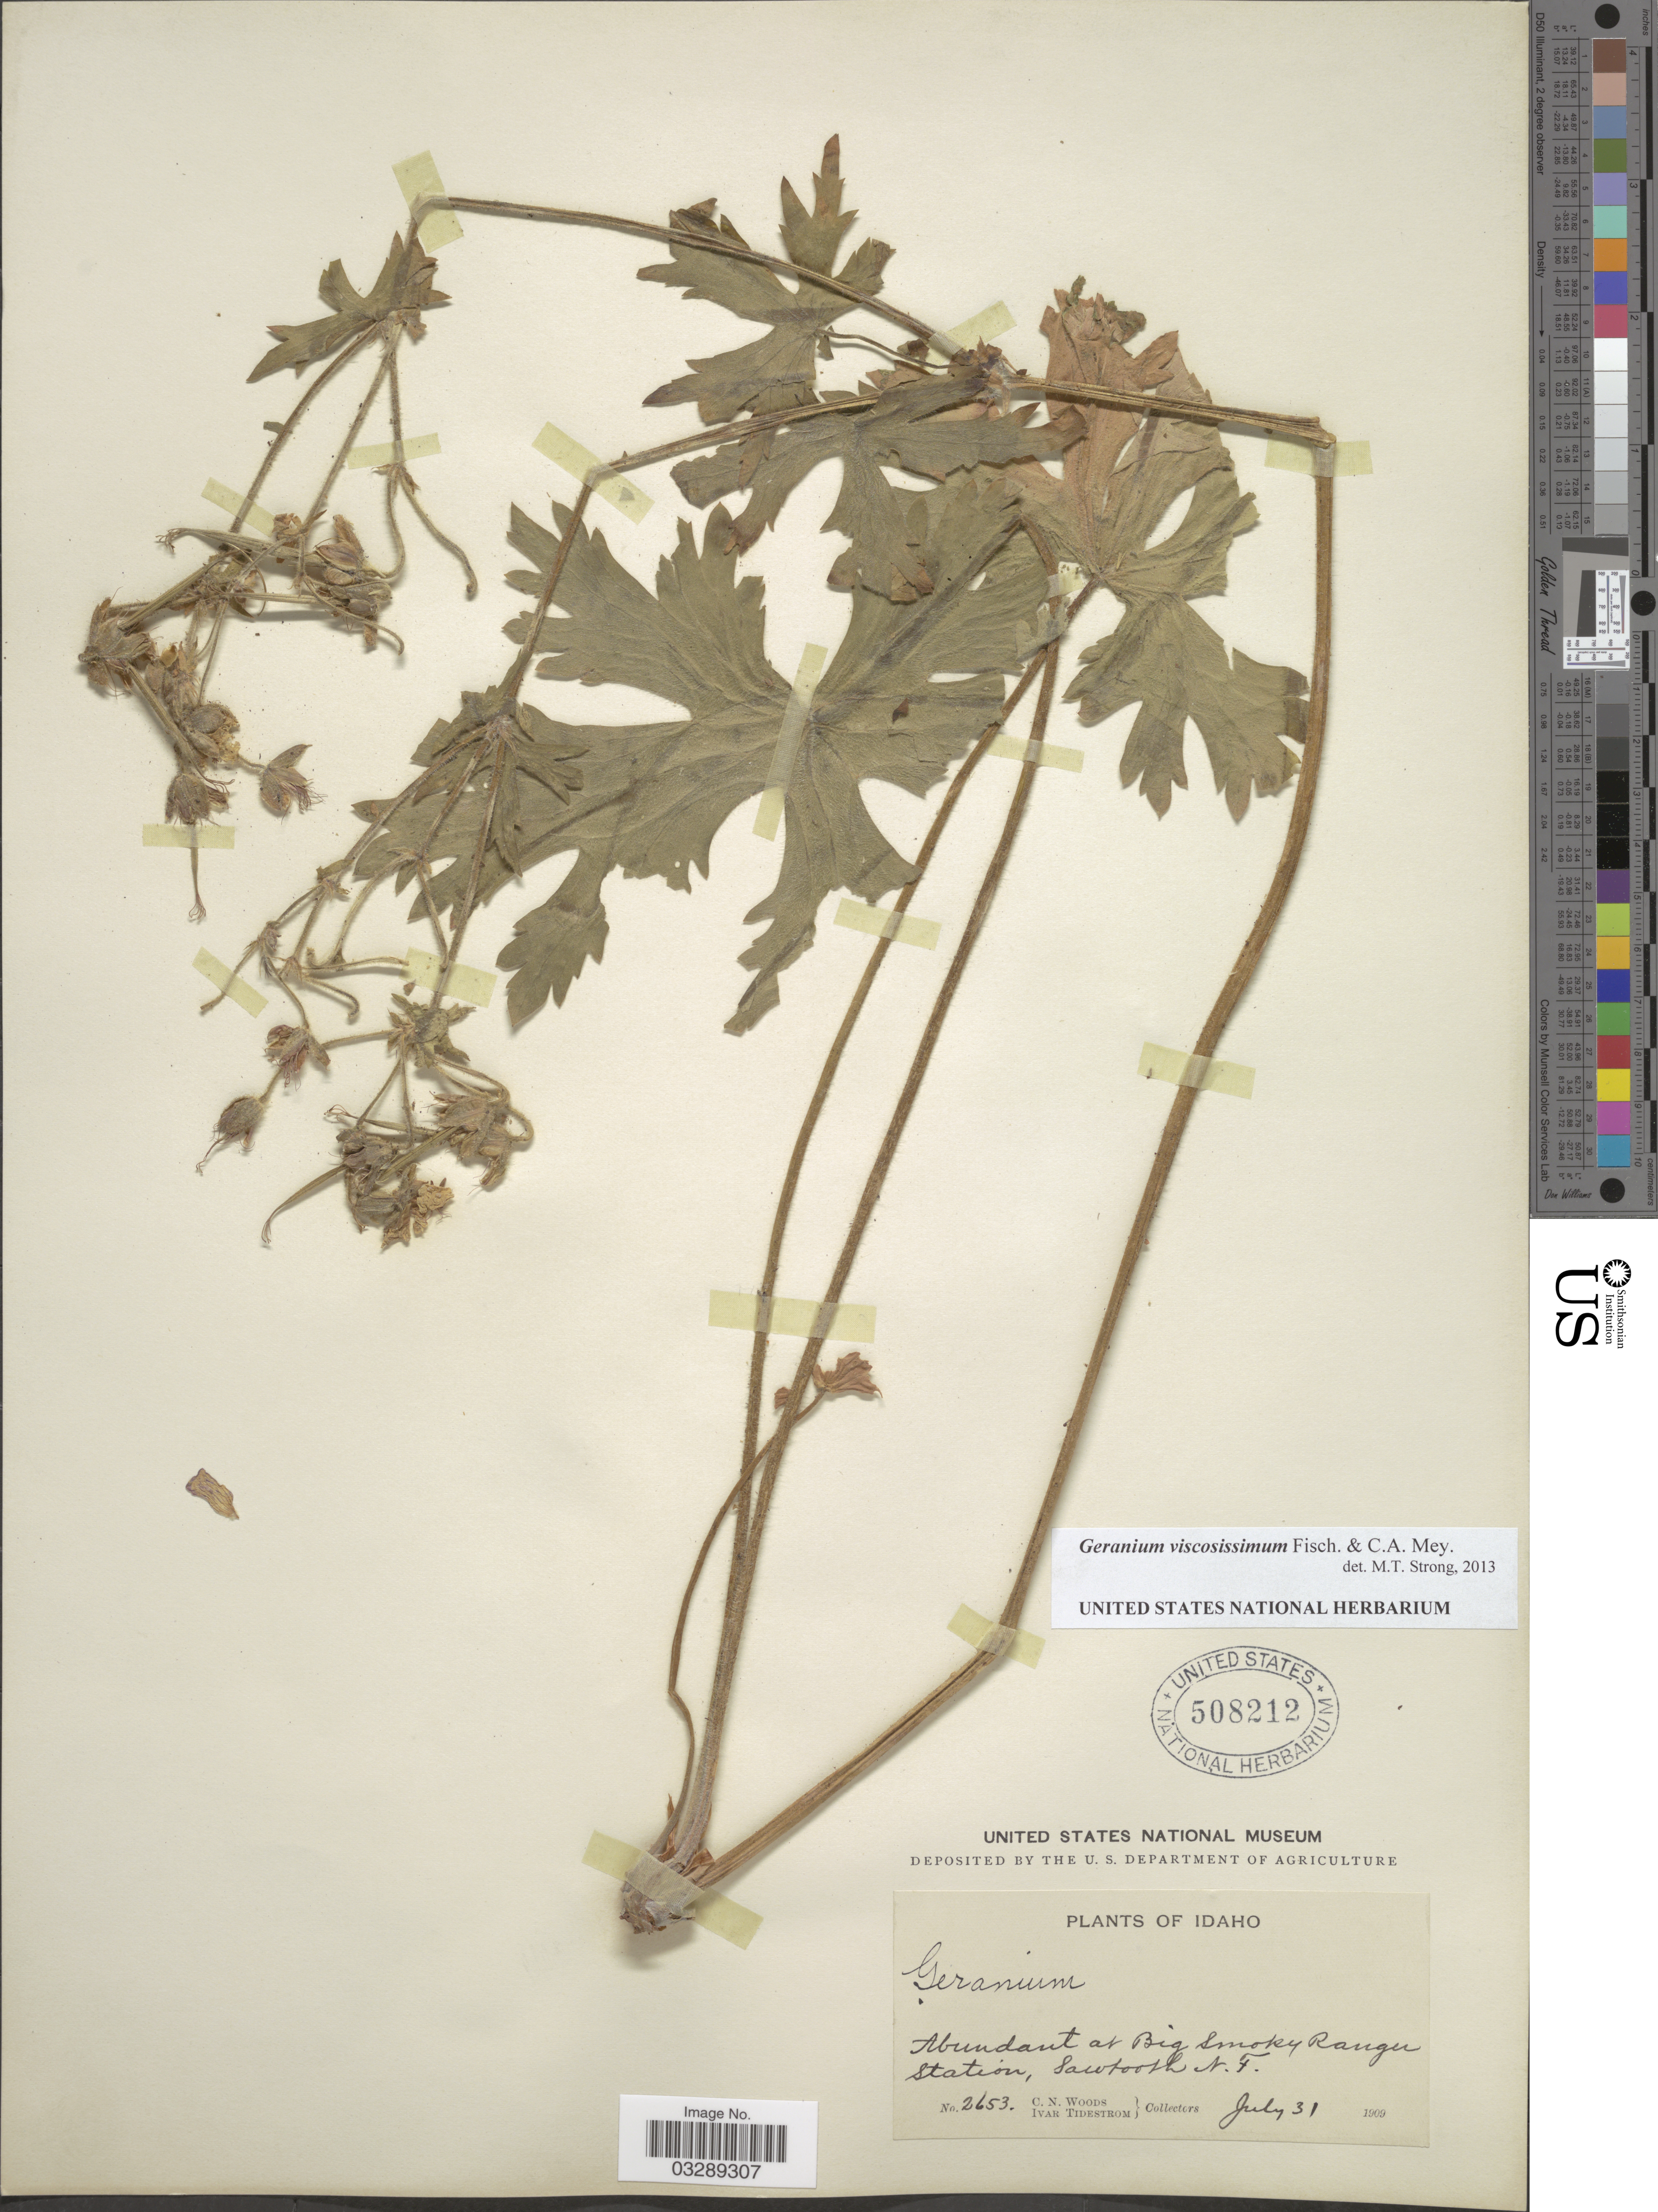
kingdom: Plantae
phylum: Tracheophyta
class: Magnoliopsida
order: Geraniales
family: Geraniaceae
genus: Geranium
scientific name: Geranium viscosissimum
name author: Fisch. & C.A. Mey.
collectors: C. Woods & I. F. Tidestrom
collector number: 2653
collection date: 1909-07-31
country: United States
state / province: Idaho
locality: Abundant at Big Smoky Ranger station, Sawtooth N.F.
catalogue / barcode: US 508212